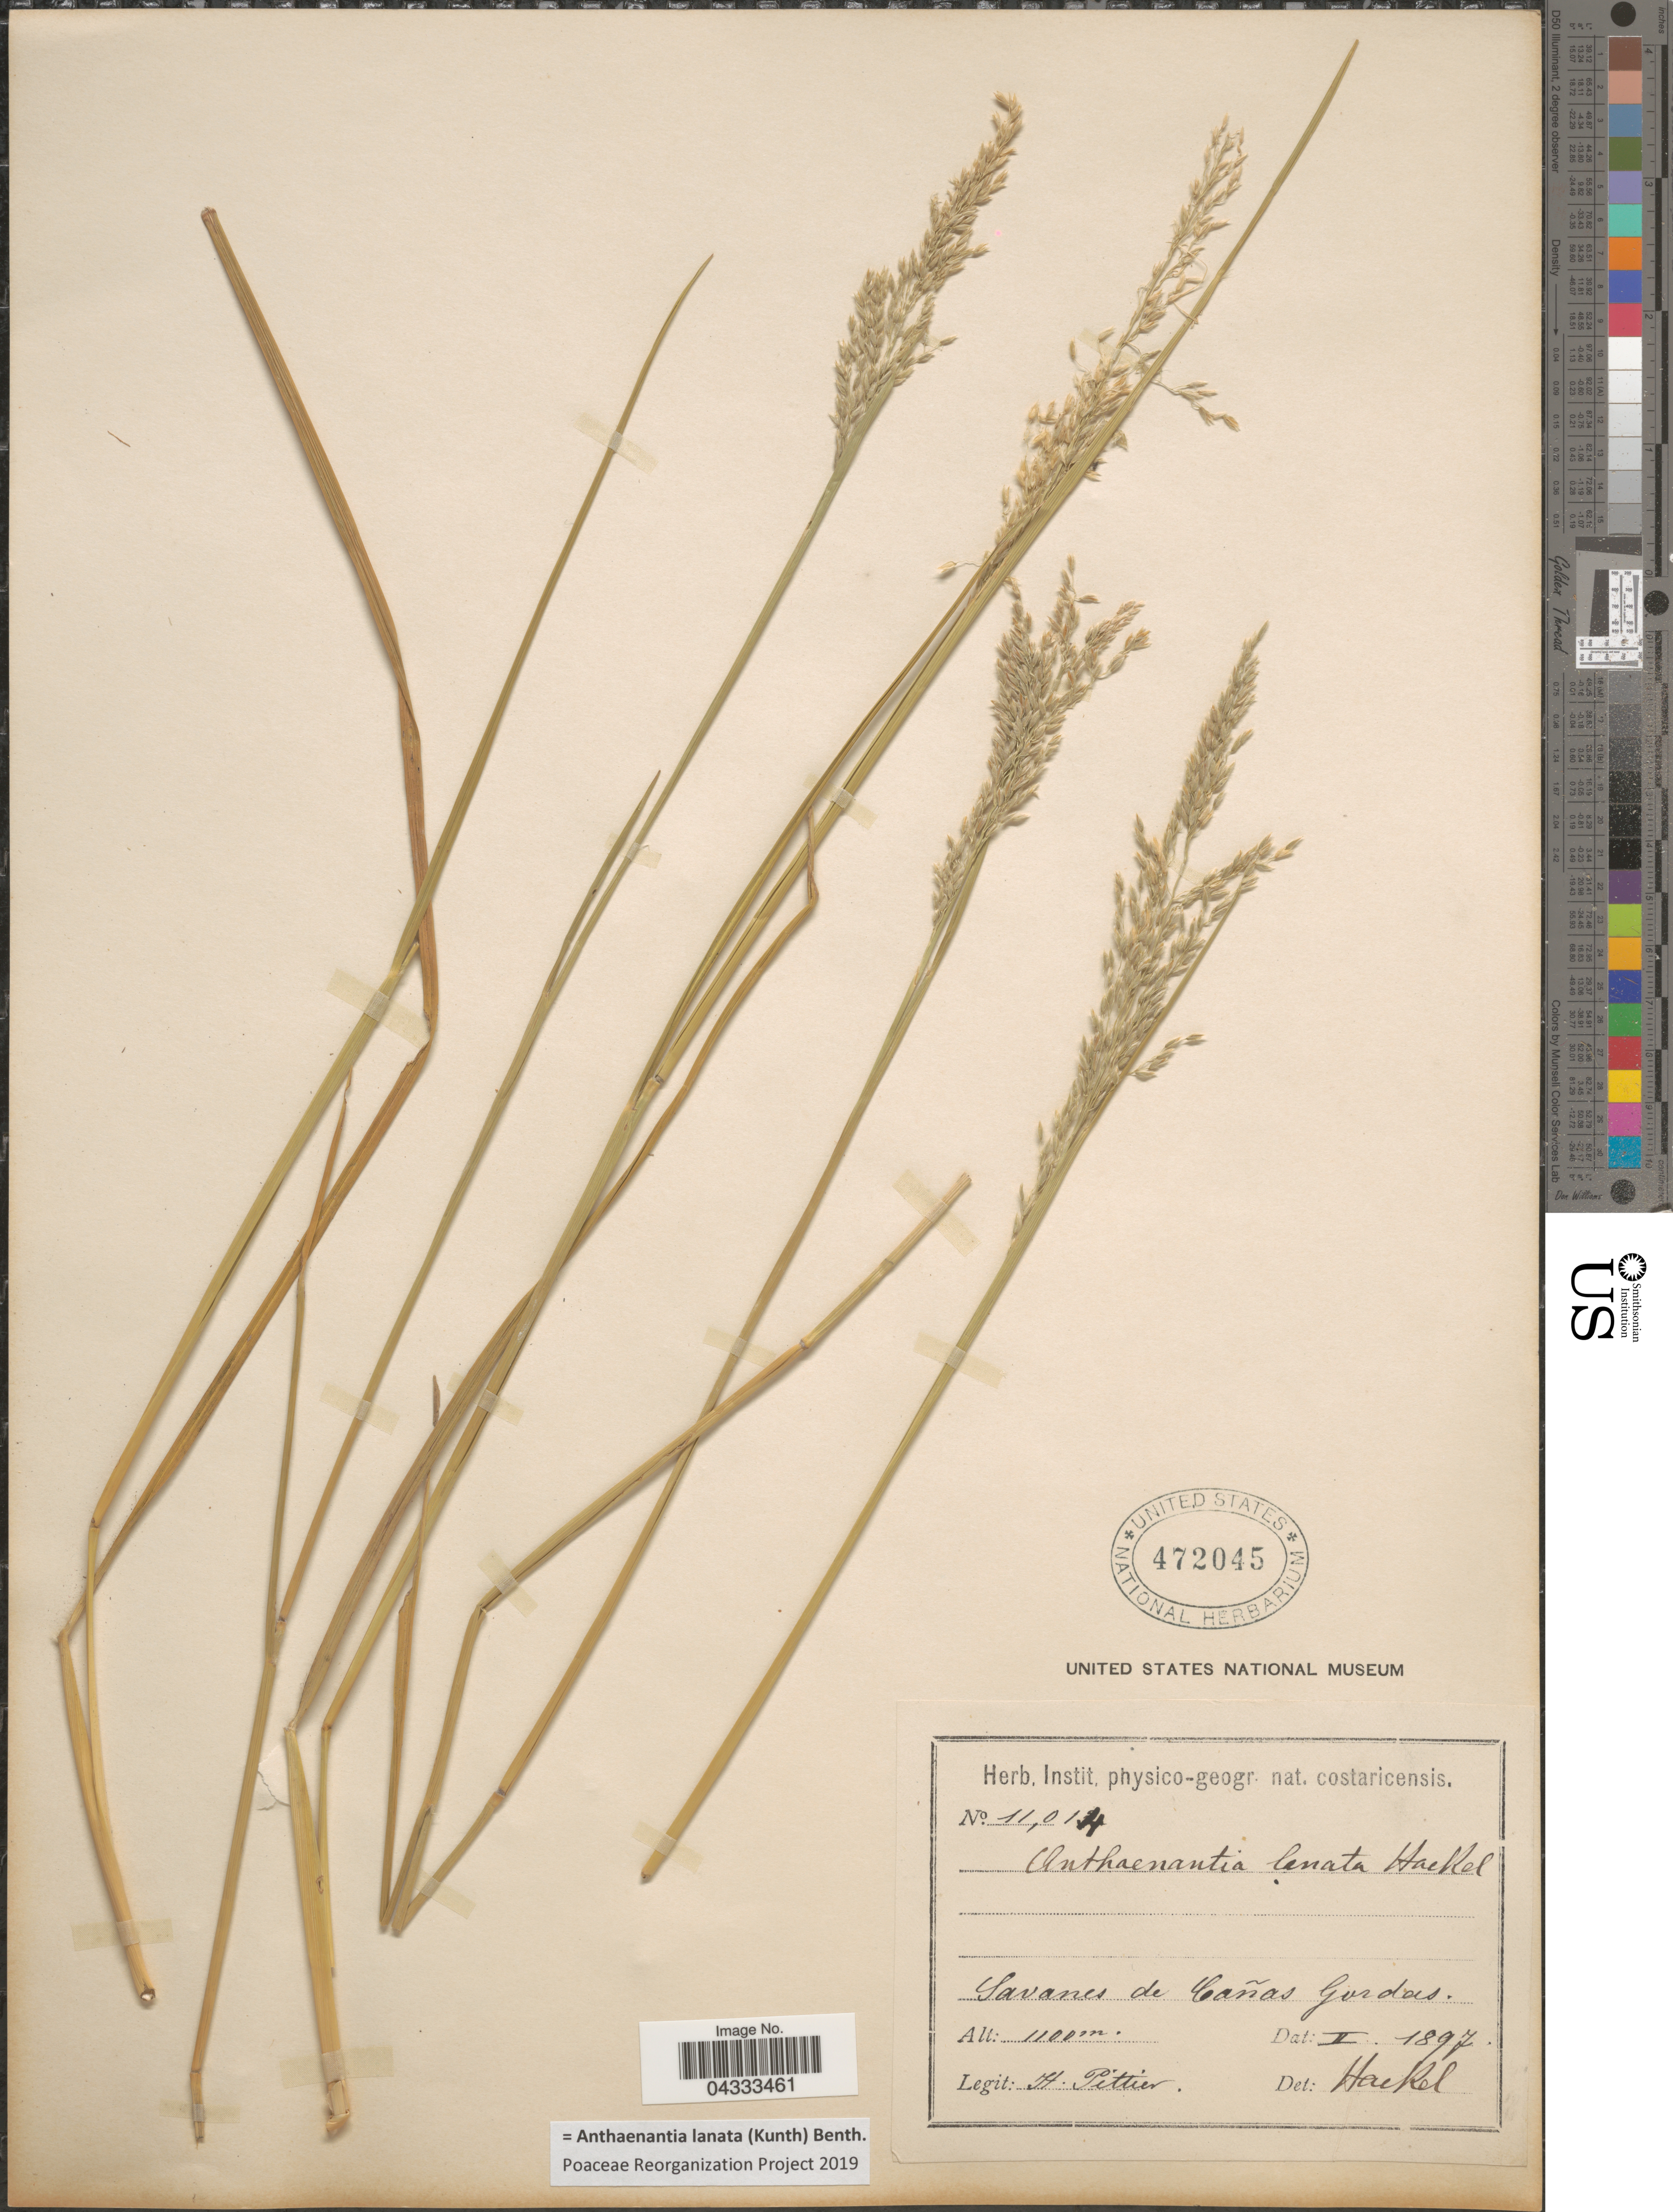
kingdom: Plantae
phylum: Tracheophyta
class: Liliopsida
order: Poales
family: Poaceae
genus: Anthaenantia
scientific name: Anthaenantia lanata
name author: (Kunth) Benth.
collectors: H. F. Pittier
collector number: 11014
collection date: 1897-02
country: Costa Rica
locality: Savanes de Cañas Gordas.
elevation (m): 1100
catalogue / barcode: US 472045